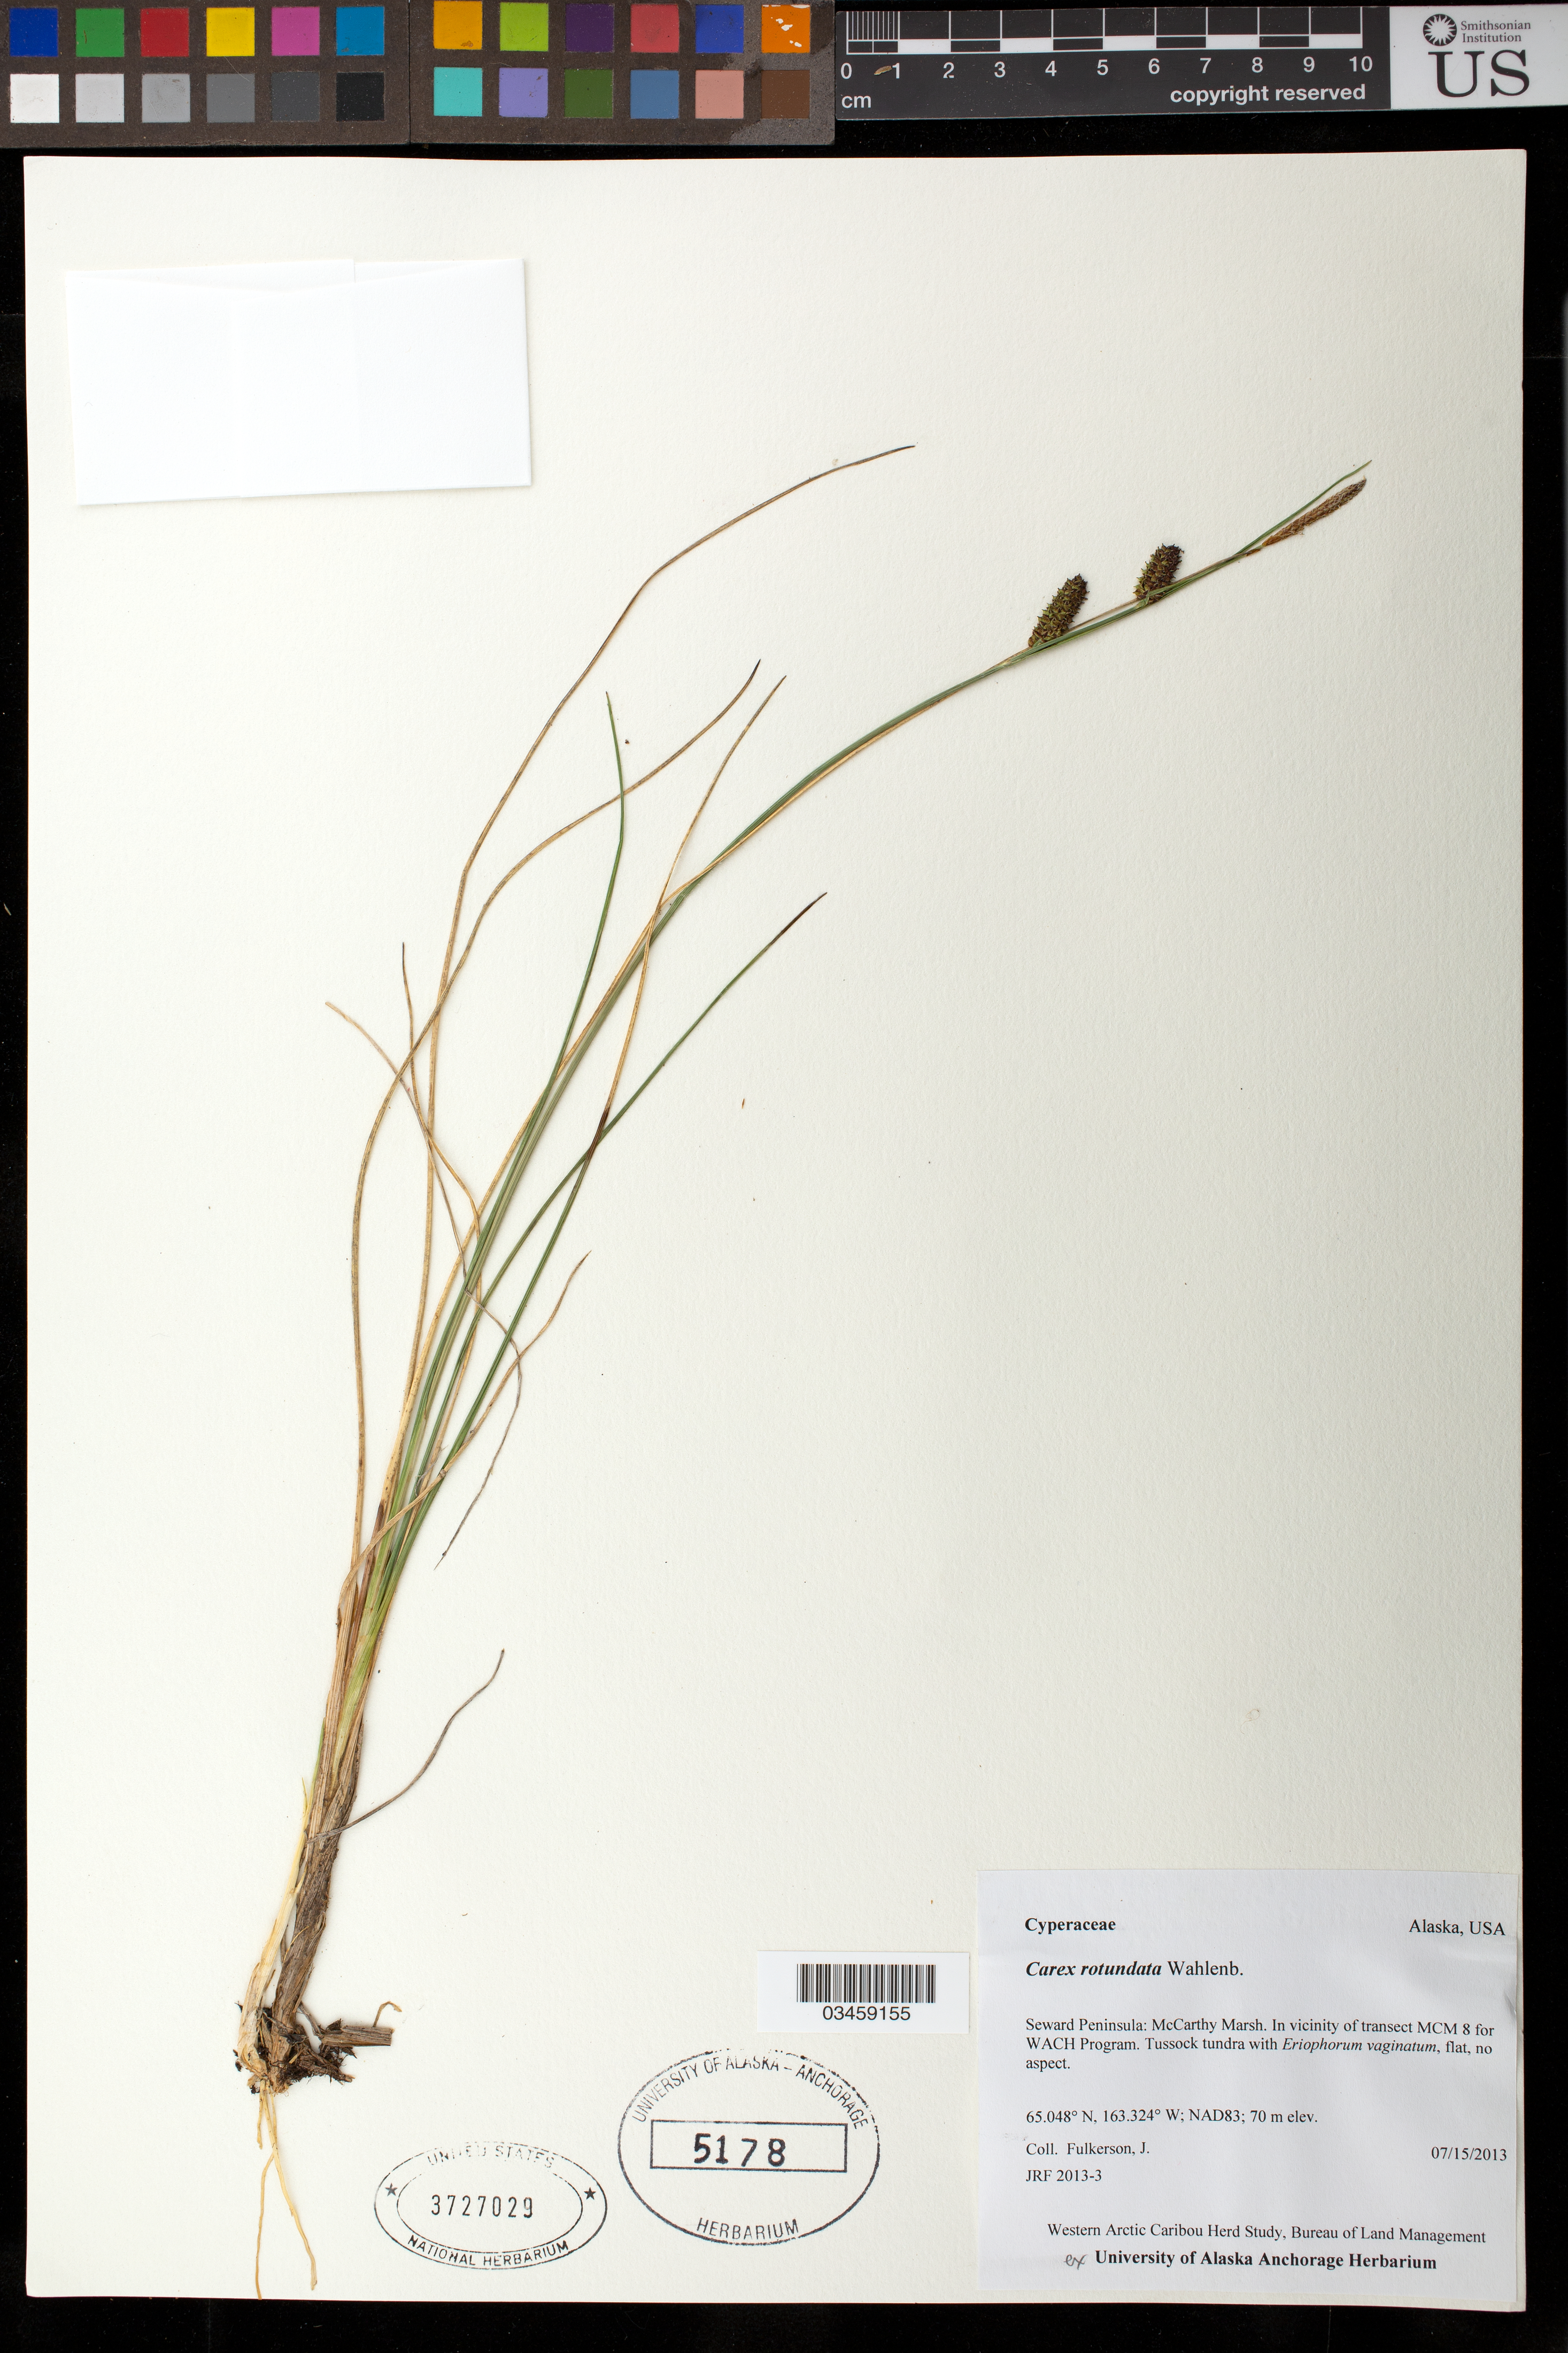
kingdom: Plantae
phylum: Tracheophyta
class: Liliopsida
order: Poales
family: Cyperaceae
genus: Carex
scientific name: Carex rotundata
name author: Wahlenb.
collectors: J. Fulkerson & T. Nawrocki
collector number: JRF2013-3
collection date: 2013-07-15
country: United States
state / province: Alaska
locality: Seward Peninsula, McCarty Marsh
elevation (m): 70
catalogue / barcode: US 3727029